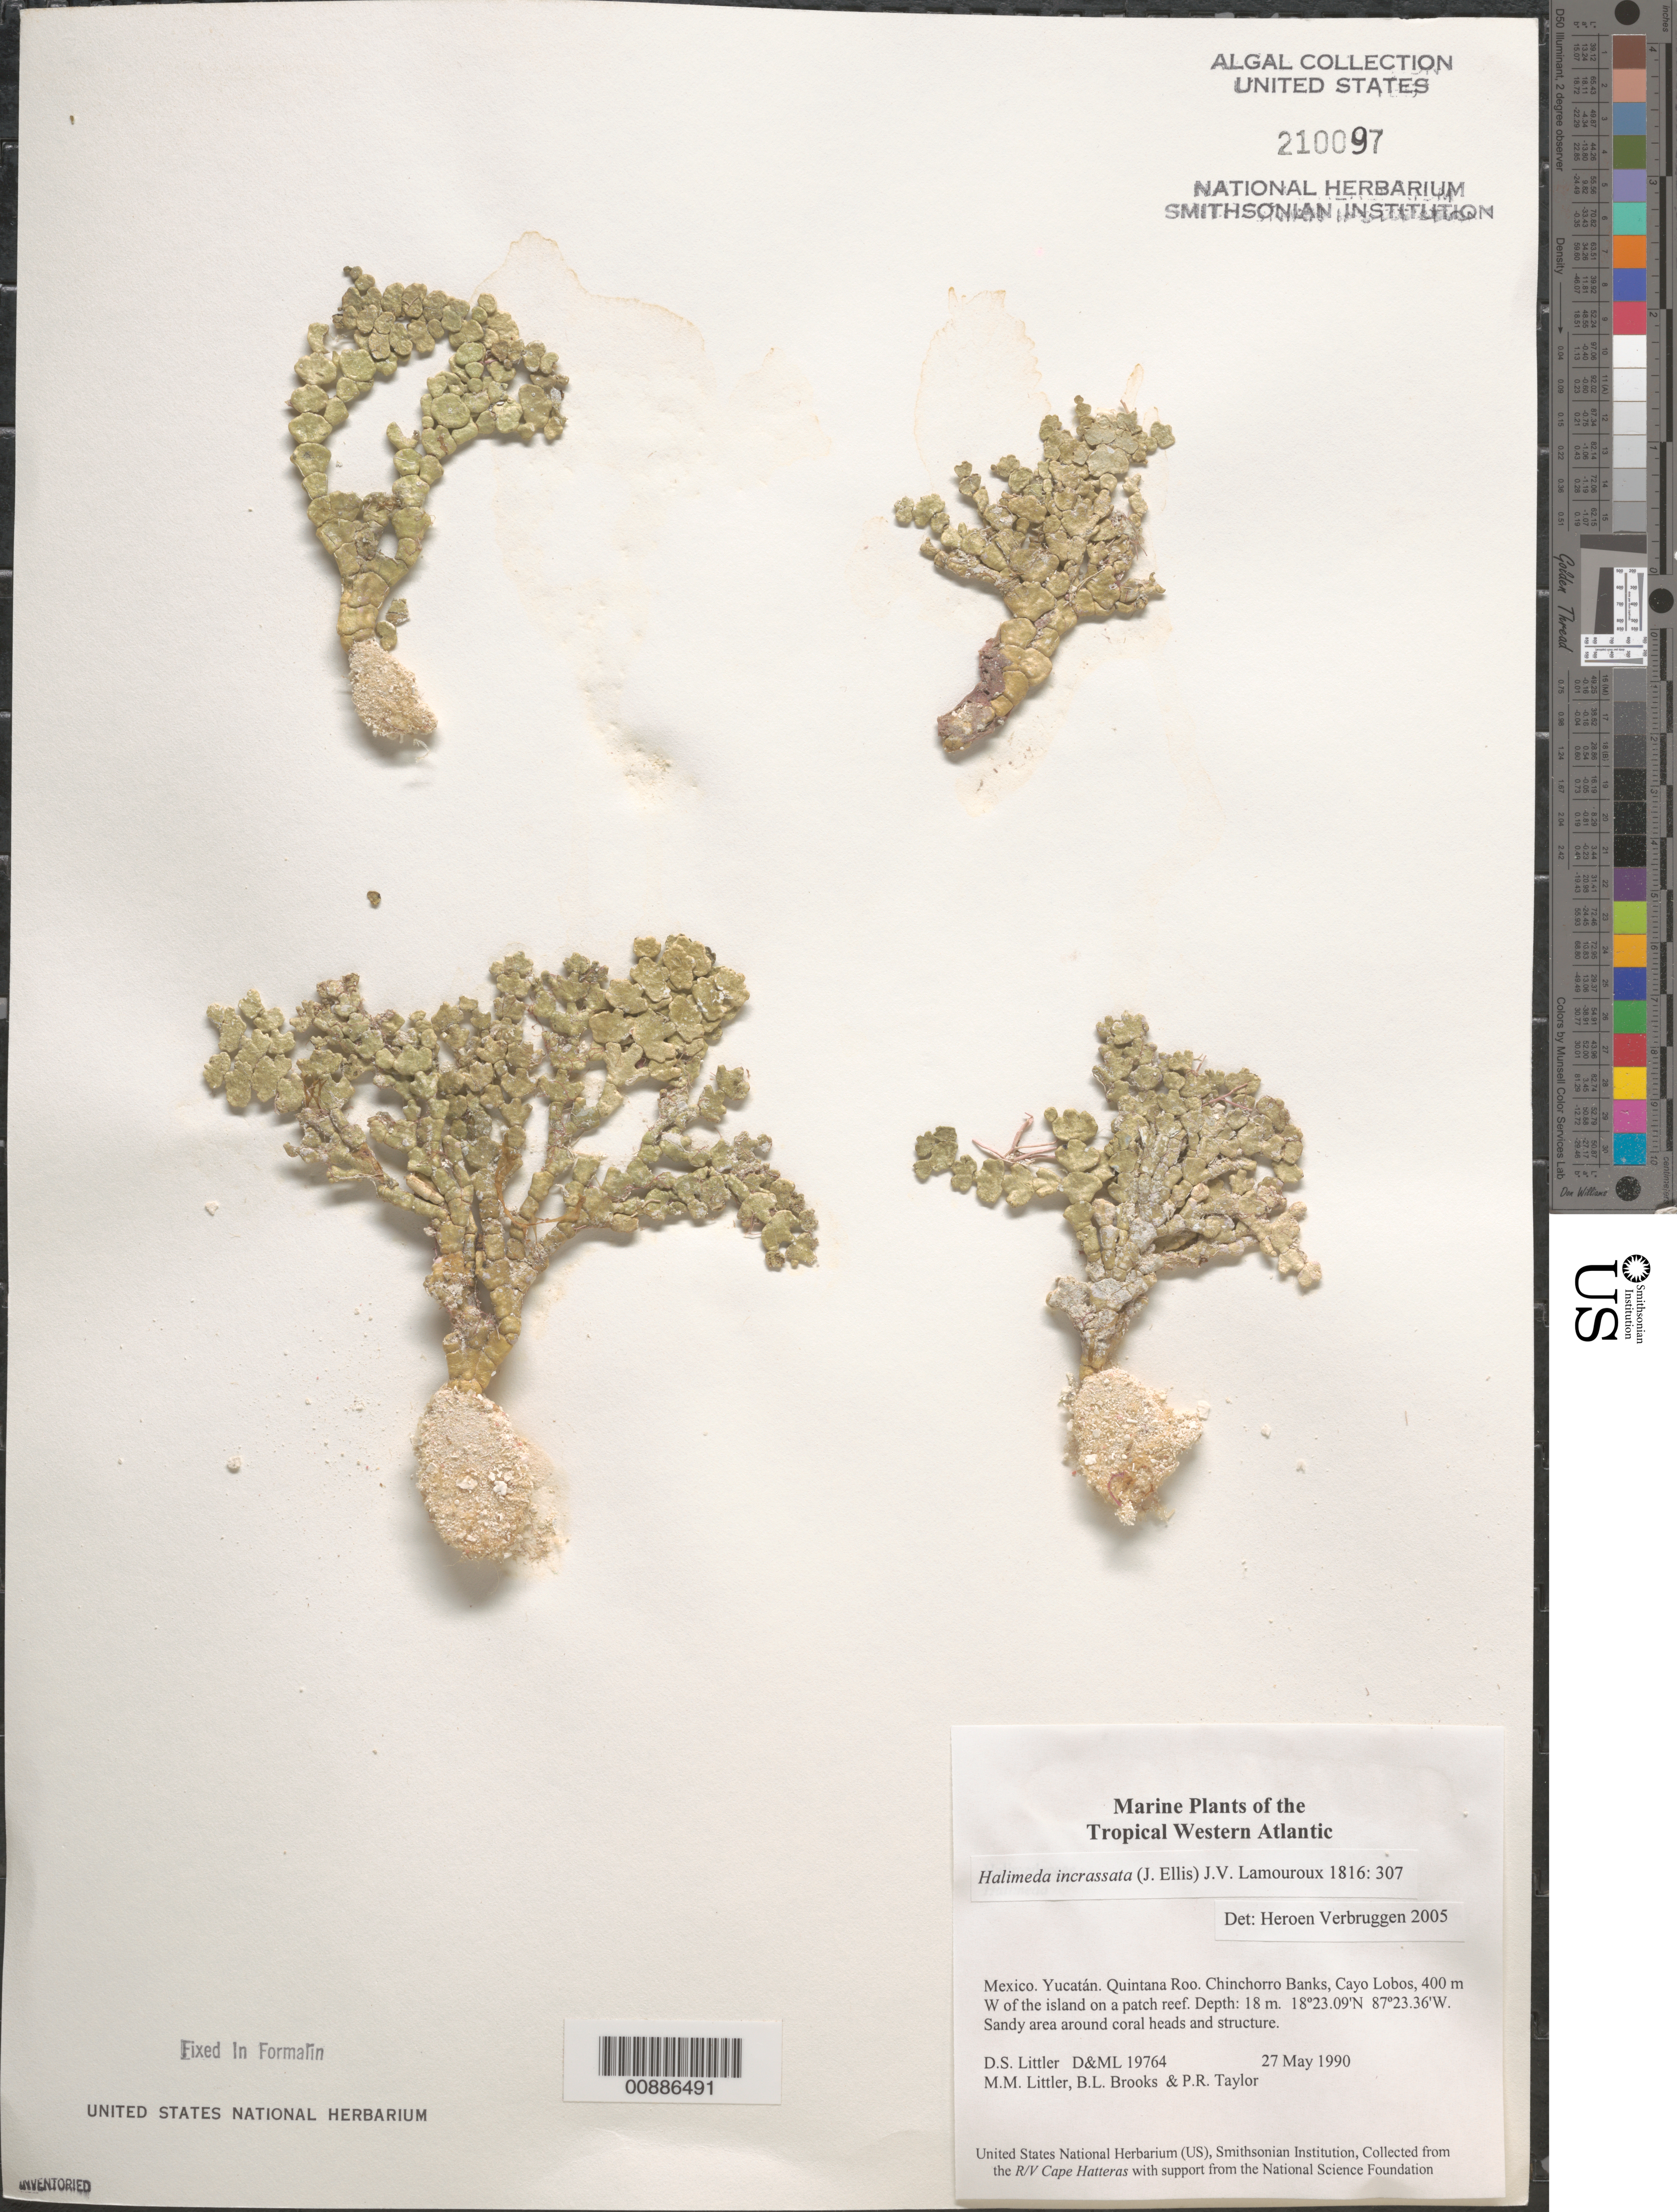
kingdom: Plantae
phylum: Chlorophyta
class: Ulvophyceae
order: Bryopsidales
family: Halimedaceae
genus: Halimeda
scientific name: Halimeda incrassata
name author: (J. Ellis) J.V.Lamouroux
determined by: Verbruggen, H.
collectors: D. S. Littler, M. M. Littler, B. Brooks & P. R. Taylor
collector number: D&ML 19764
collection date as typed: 27 May 1990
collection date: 1990-05-27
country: Mexico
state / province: Quintana Roo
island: Cayo Lobos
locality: Chinchorro Bank, 2 km west of island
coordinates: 18 23.09'N, 87 23.36'W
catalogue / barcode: US 210097